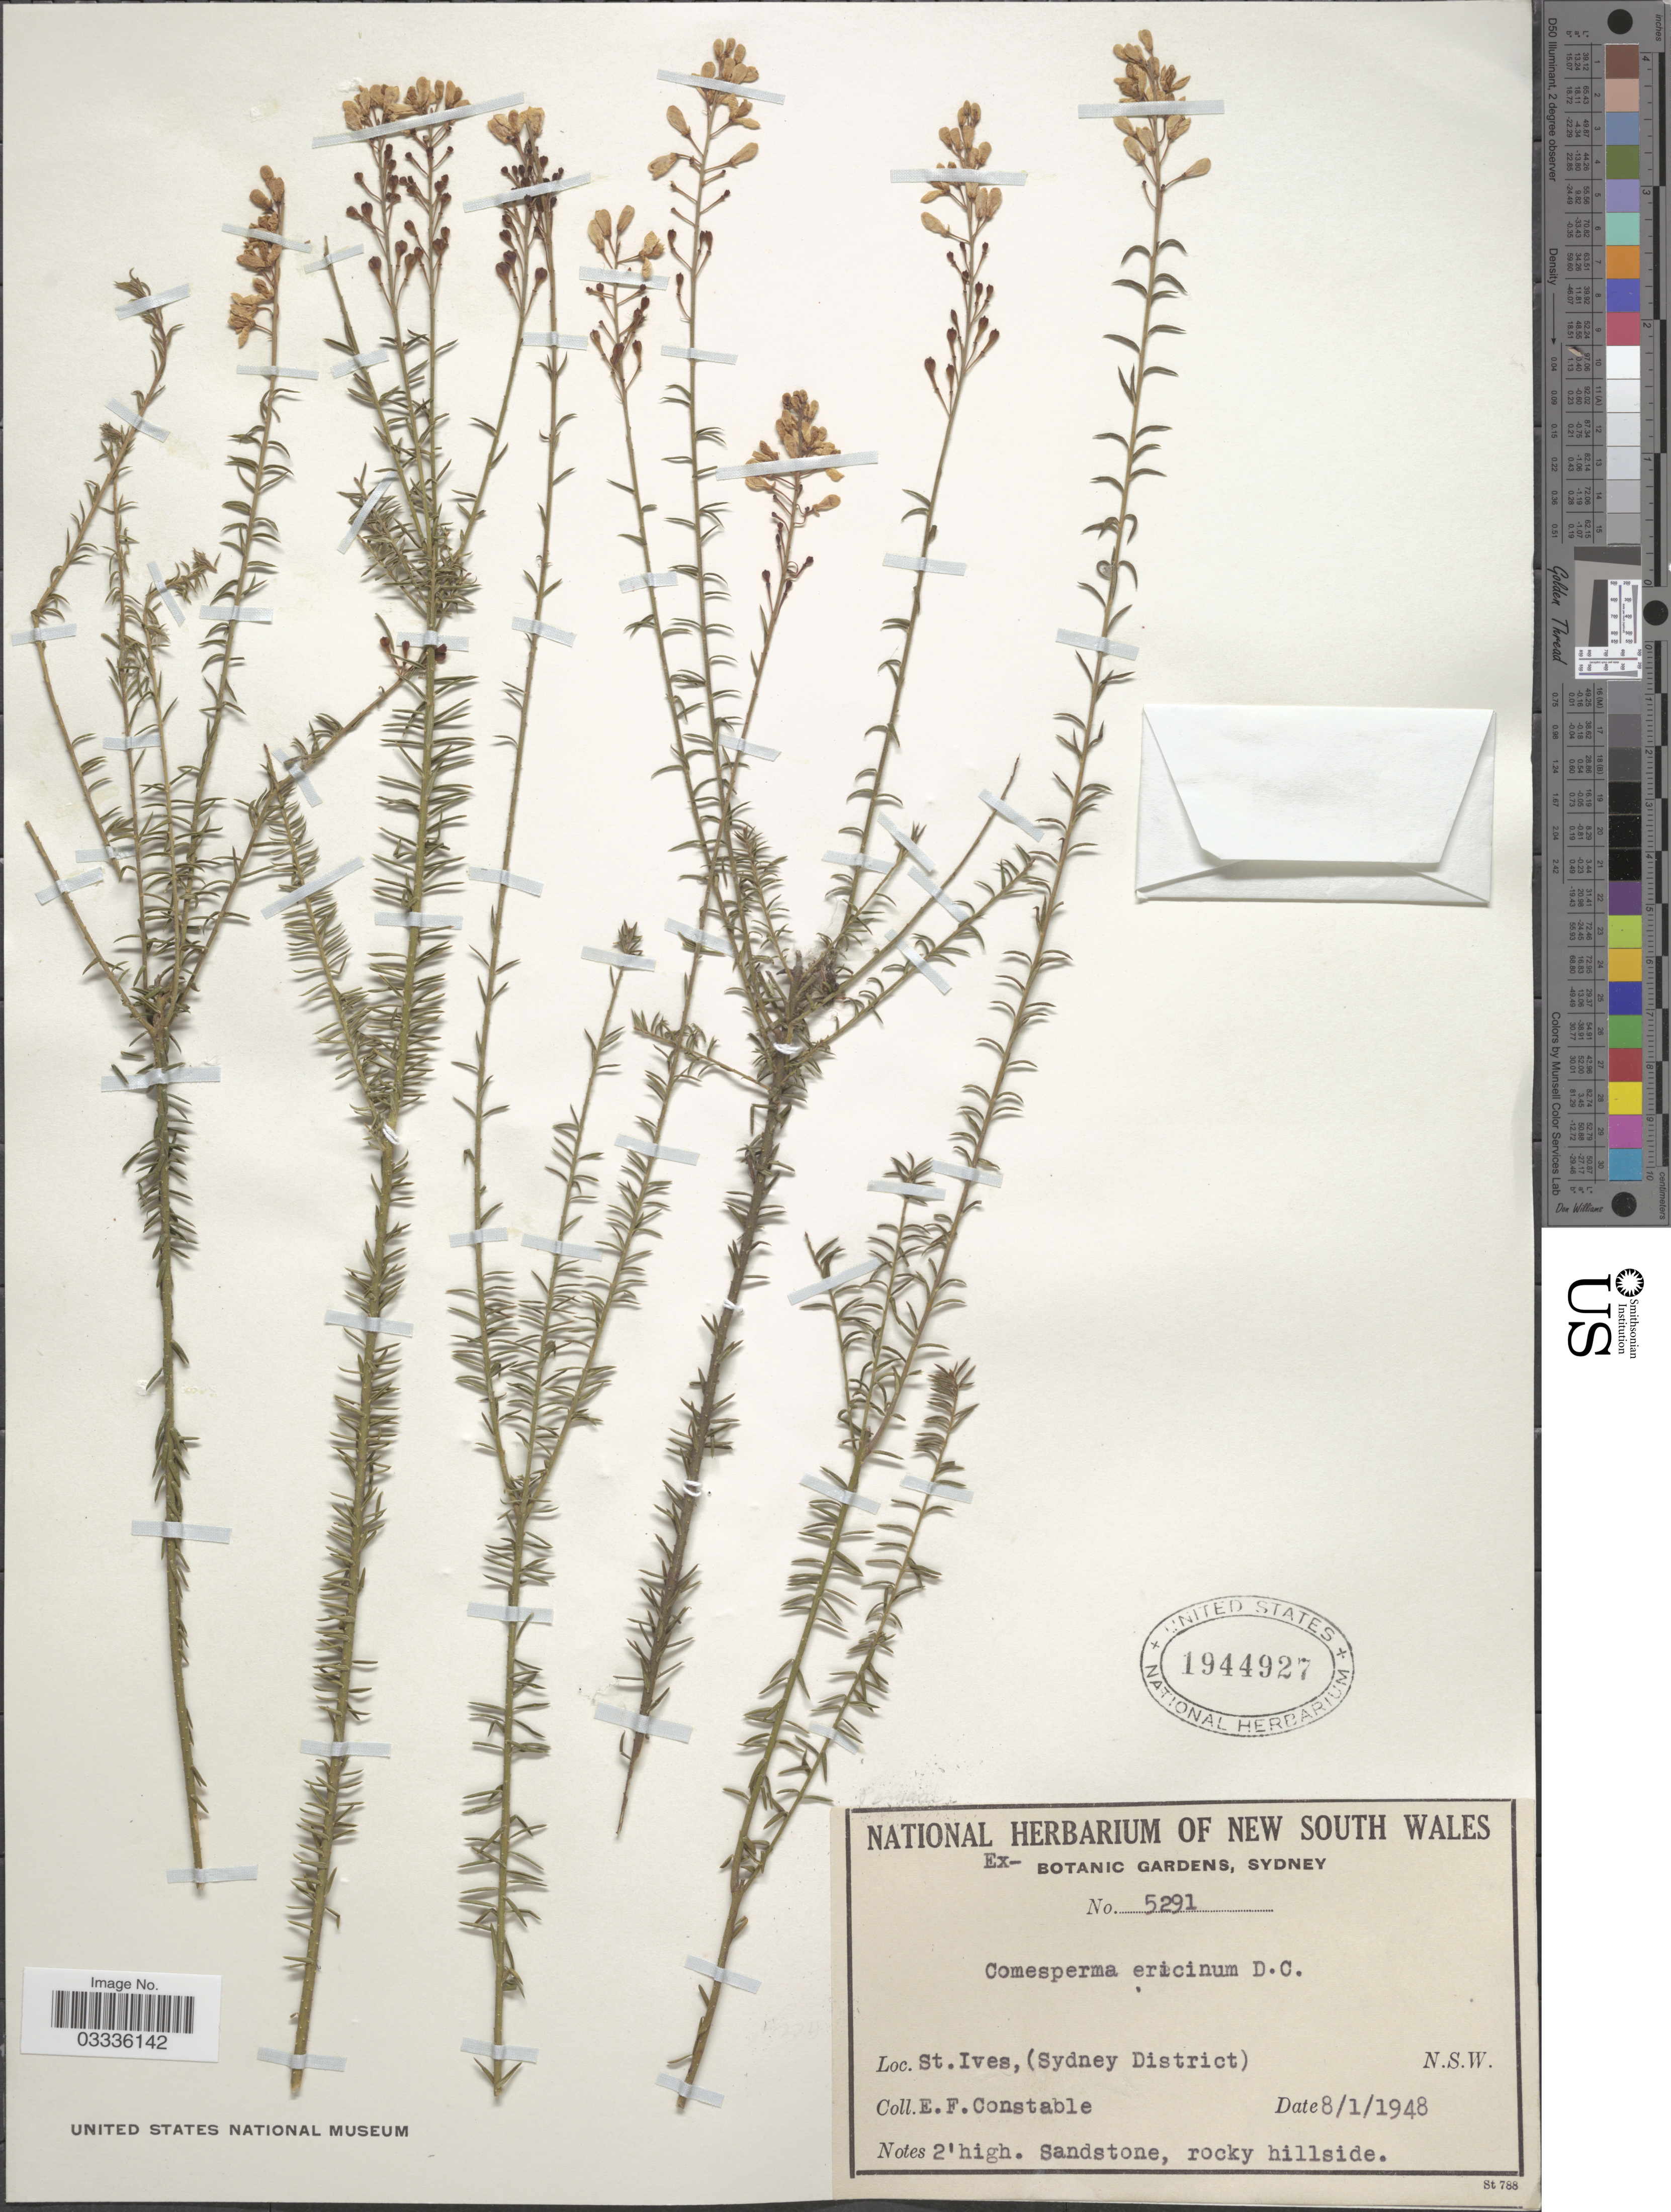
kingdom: Plantae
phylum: Tracheophyta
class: Magnoliopsida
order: Fabales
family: Polygalaceae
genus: Comesperma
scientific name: Comesperma ericinum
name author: DC.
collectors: E. F. Constable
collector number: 5291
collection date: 1948-01-08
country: Australia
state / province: New South Wales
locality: St. Ives (Sydney District).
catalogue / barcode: US 1944927